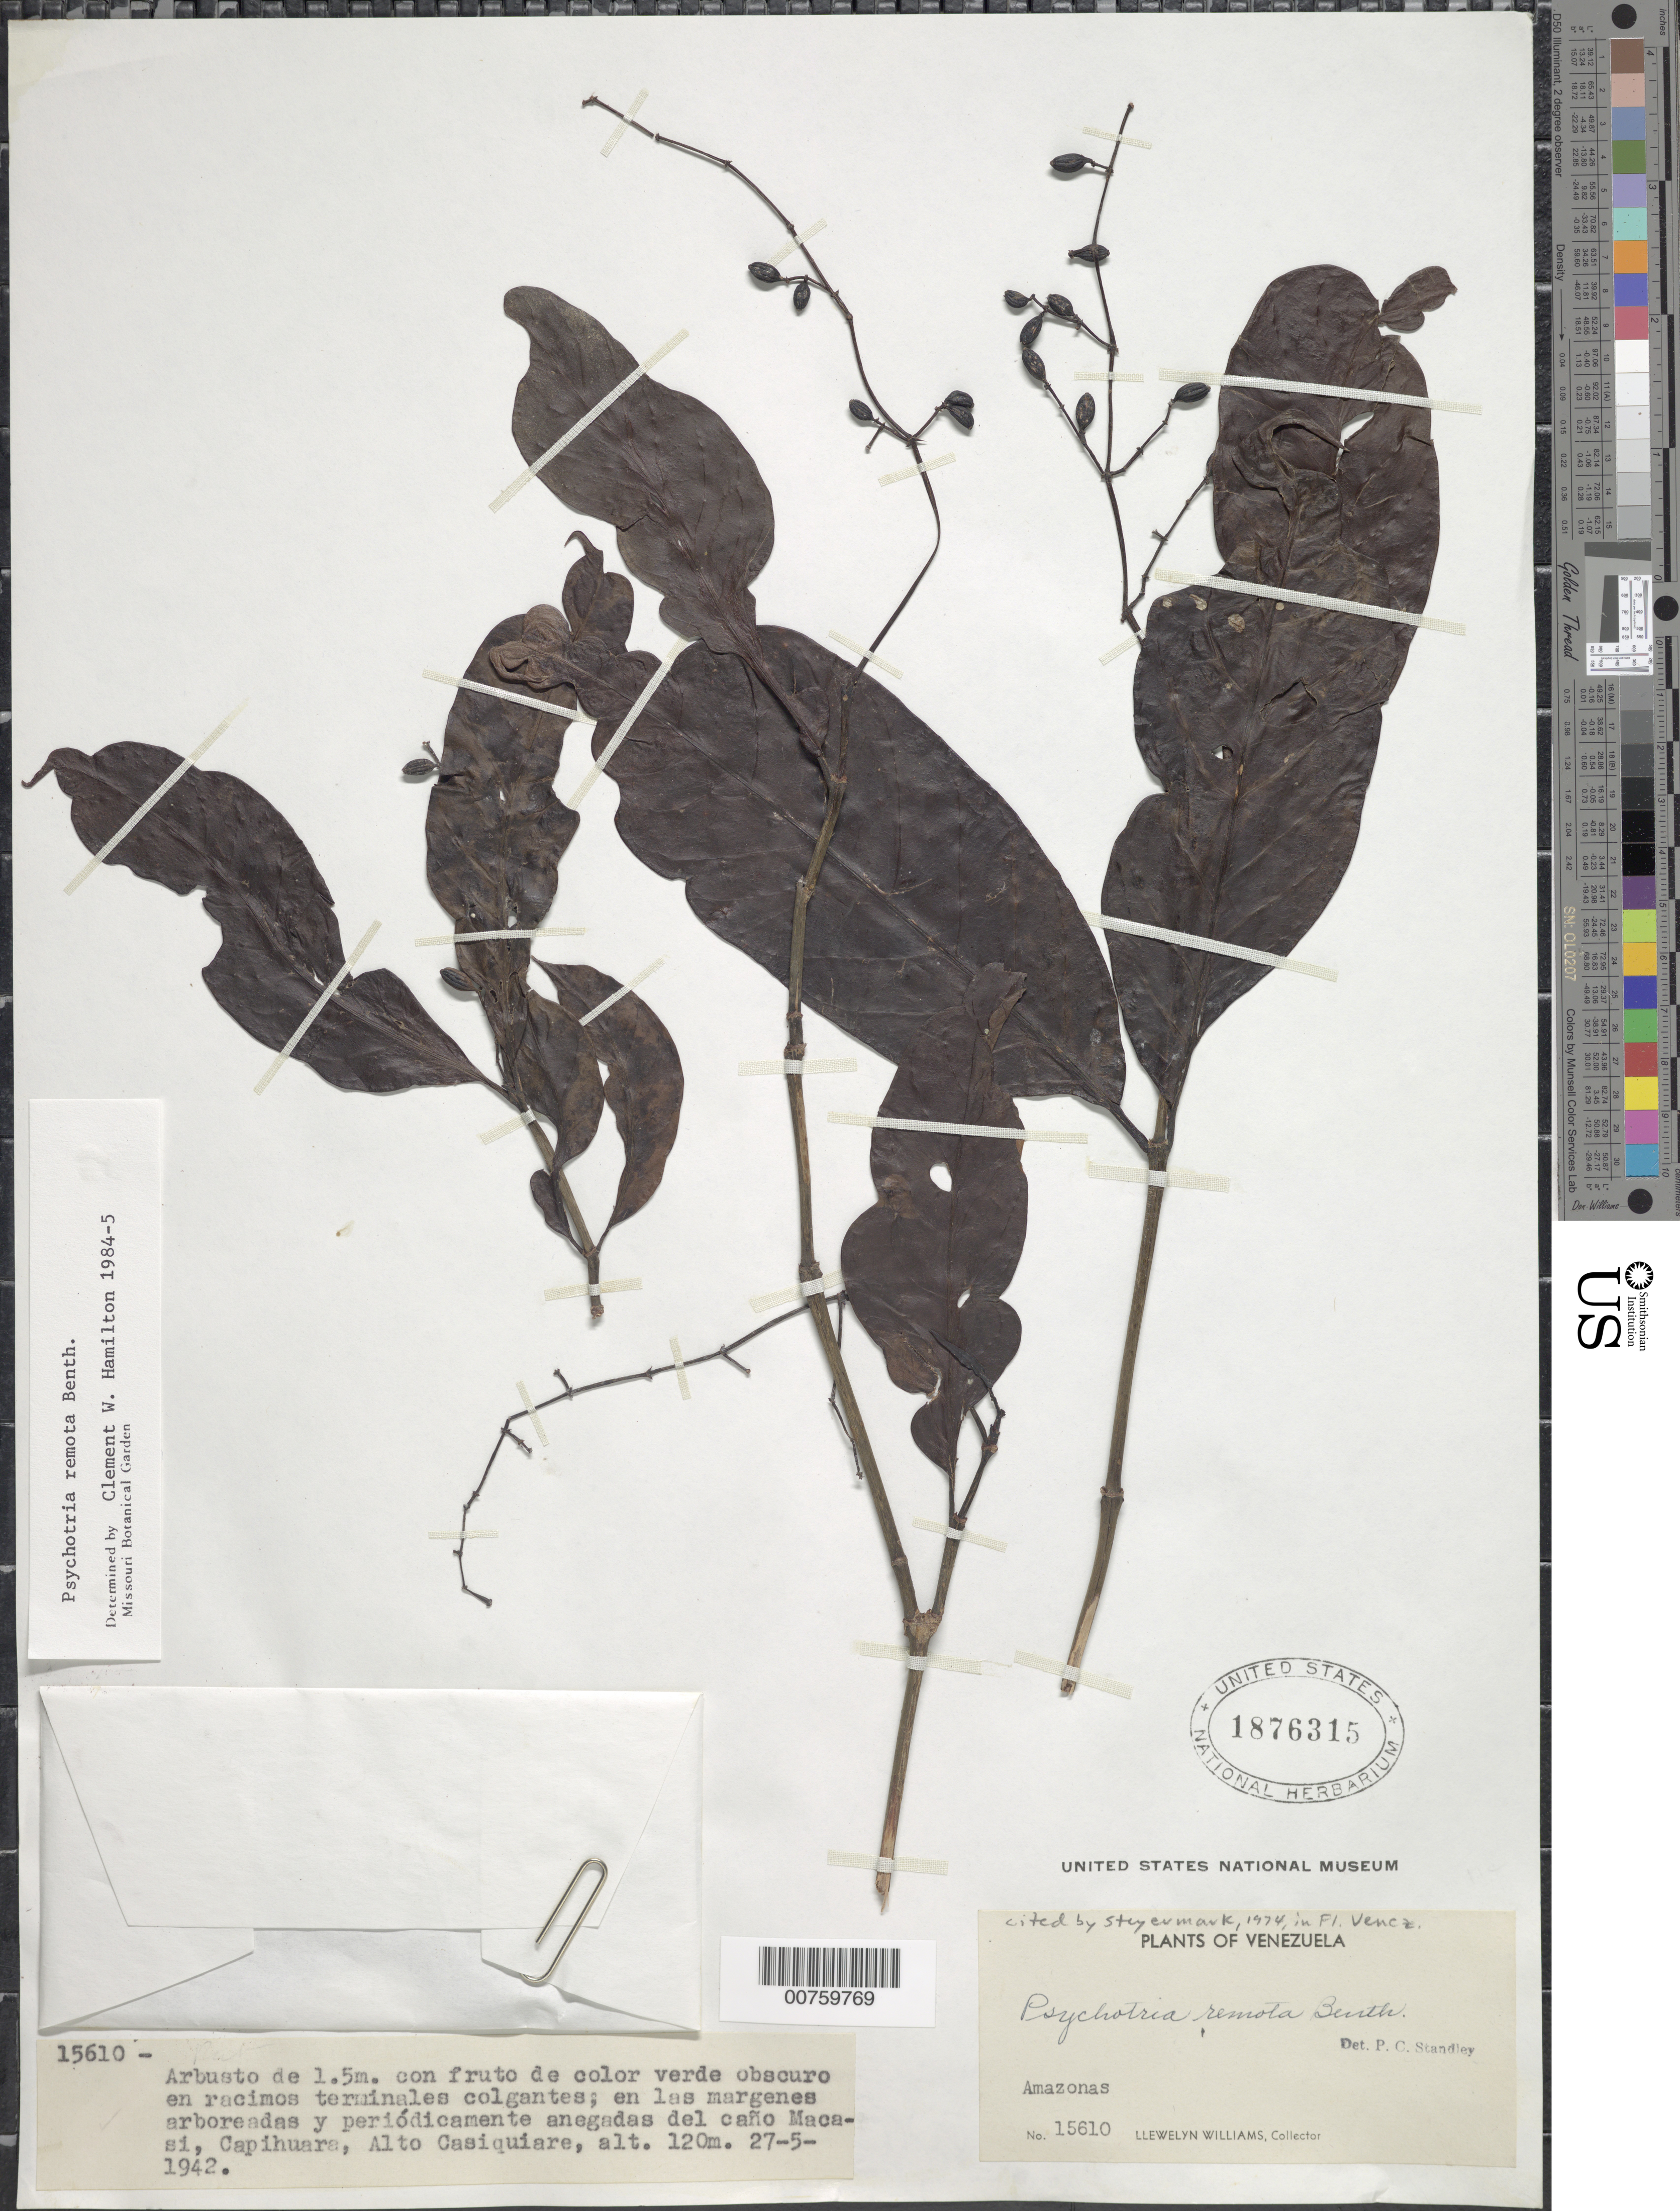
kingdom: Plantae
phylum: Tracheophyta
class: Magnoliopsida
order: Gentianales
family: Rubiaceae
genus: Psychotria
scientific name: Psychotria remota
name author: Benth.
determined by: Clement, C. W.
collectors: Ll. Williams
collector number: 15610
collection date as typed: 27-May-42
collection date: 1942-05-27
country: Venezuela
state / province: Amazonas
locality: Caño Macasí, Capihuara, Alto Casiquiare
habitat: Margenes periodicamente anegadas y arboreadas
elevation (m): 120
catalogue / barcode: US 1876315